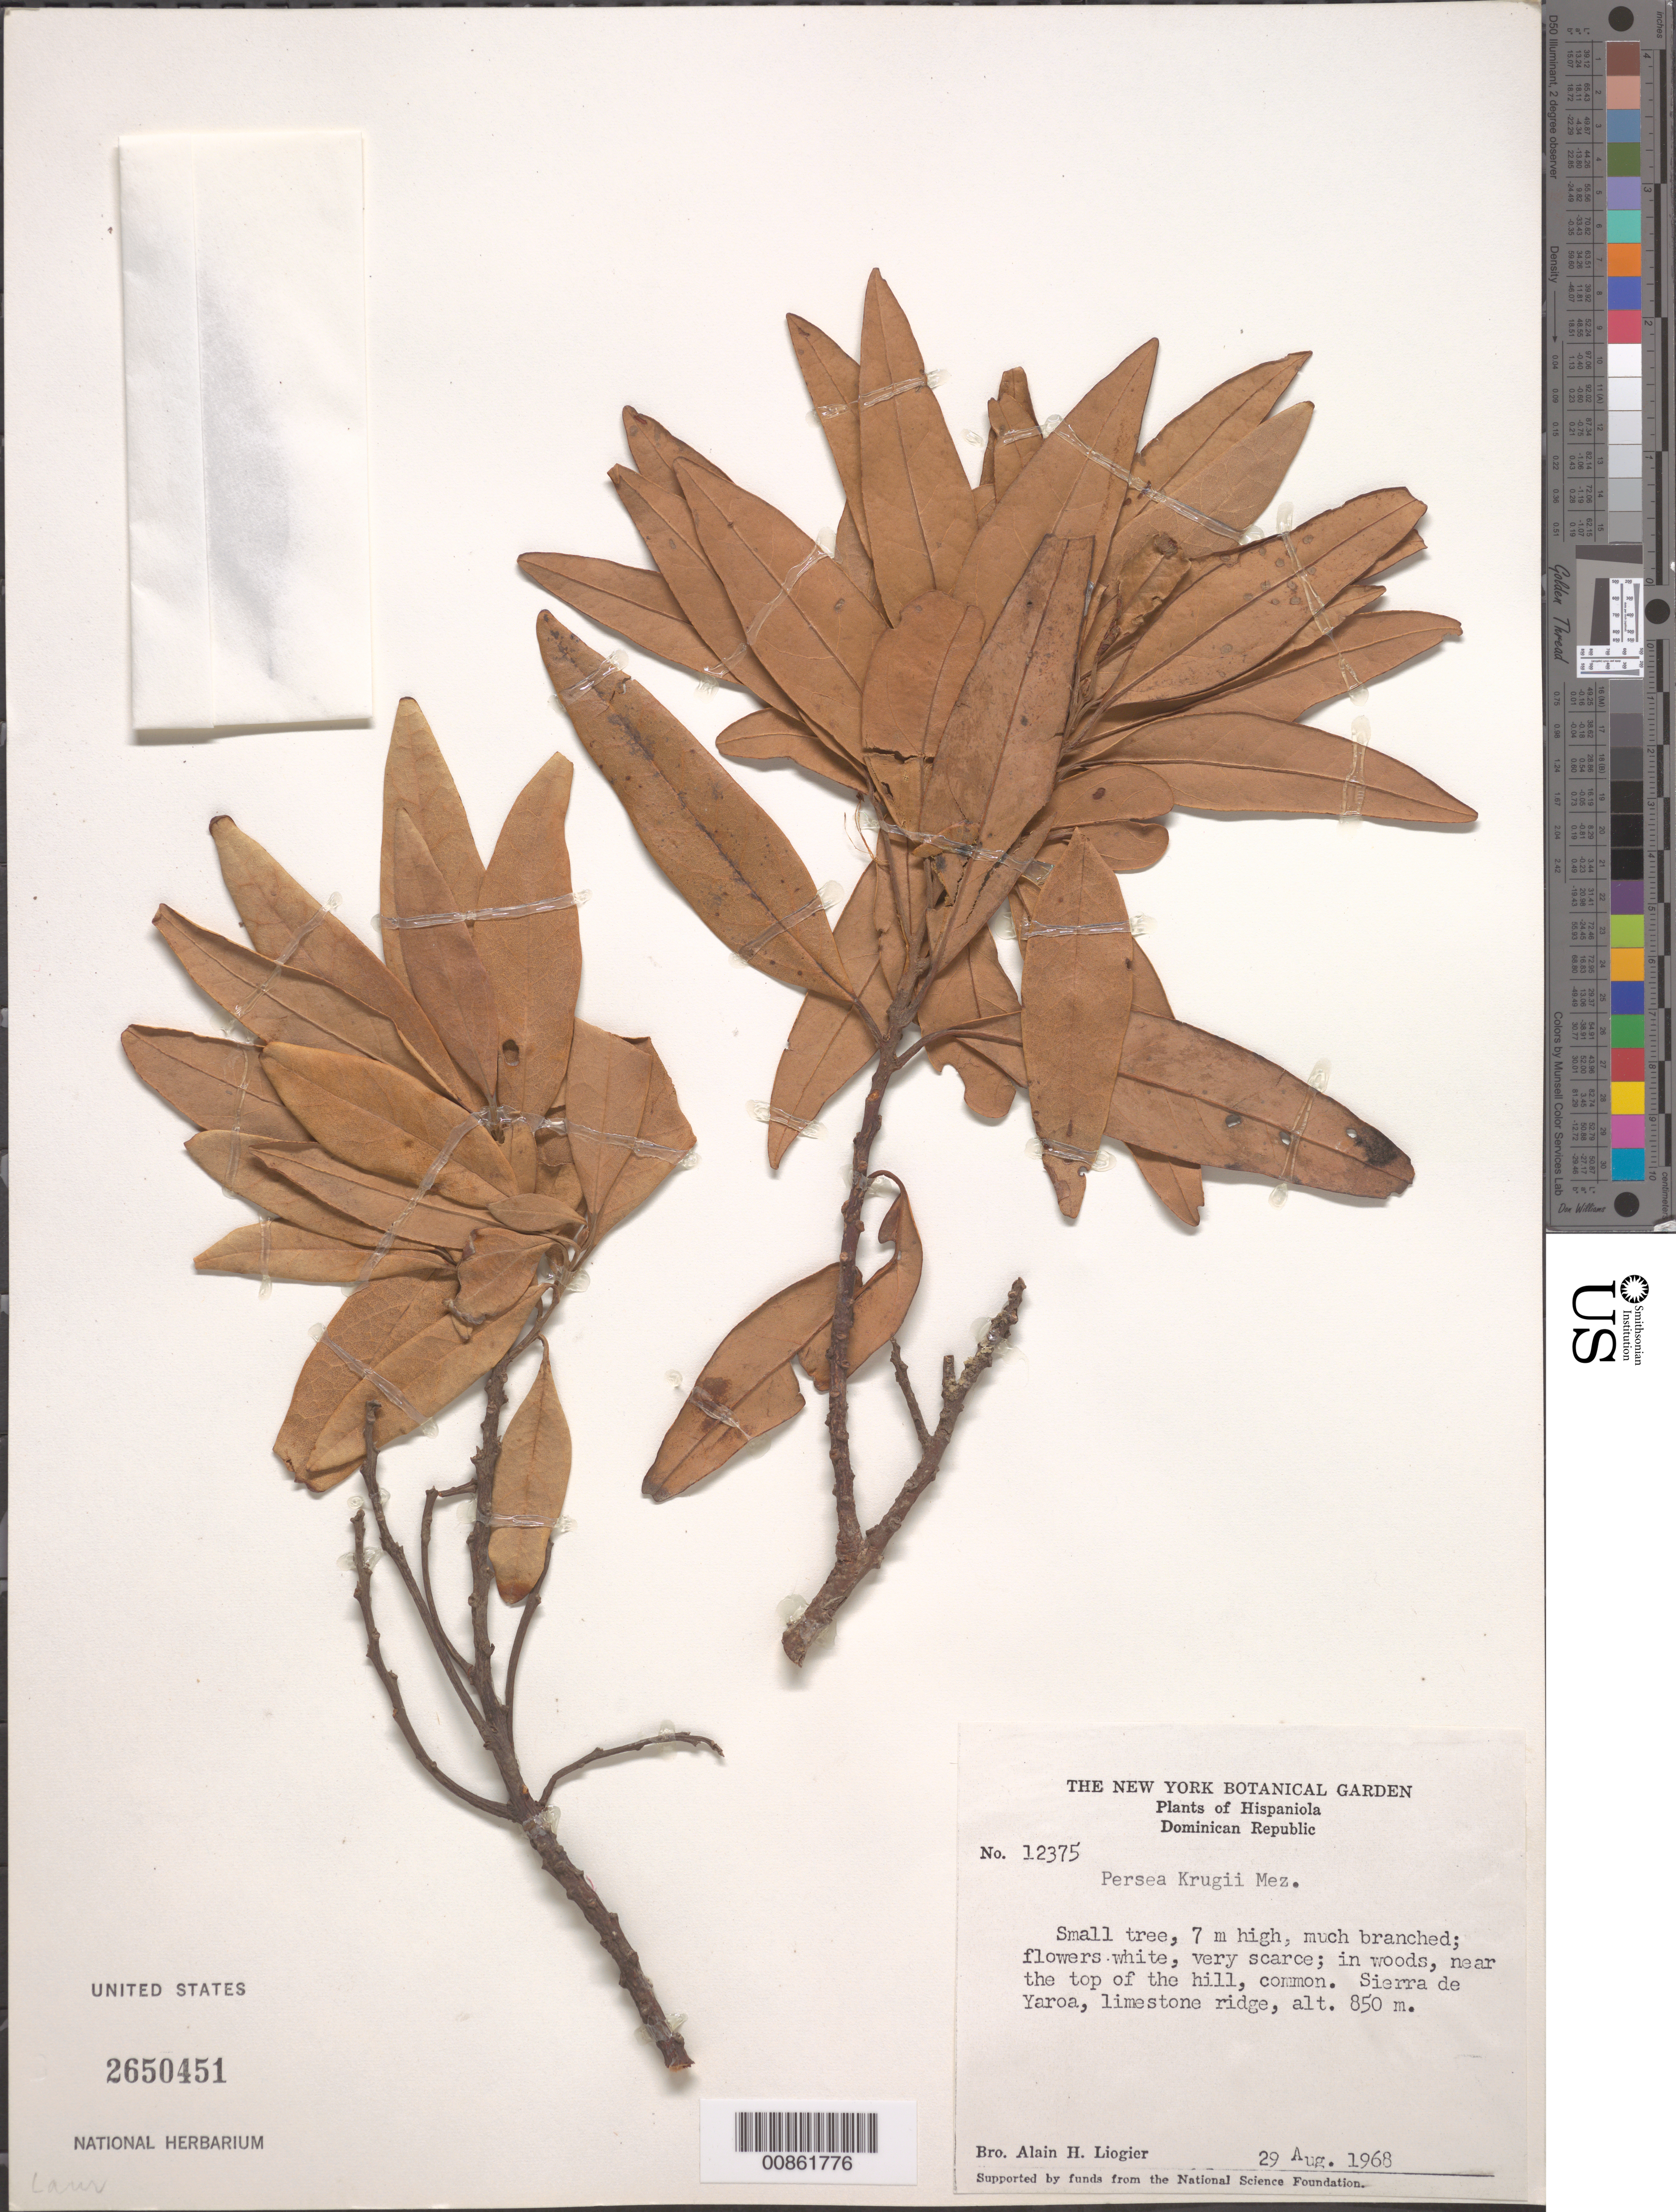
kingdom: Plantae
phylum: Tracheophyta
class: Magnoliopsida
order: Laurales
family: Lauraceae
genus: Persea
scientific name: Persea krugii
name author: Mez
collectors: A. H. Liogier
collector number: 12375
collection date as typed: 29 Aug 1968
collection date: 1968-08-29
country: Dominican Republic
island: Hispaniola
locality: Sierra de Yaroa, limestone ridge.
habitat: In woods, near the top of the hill.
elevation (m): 850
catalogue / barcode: US 2650451